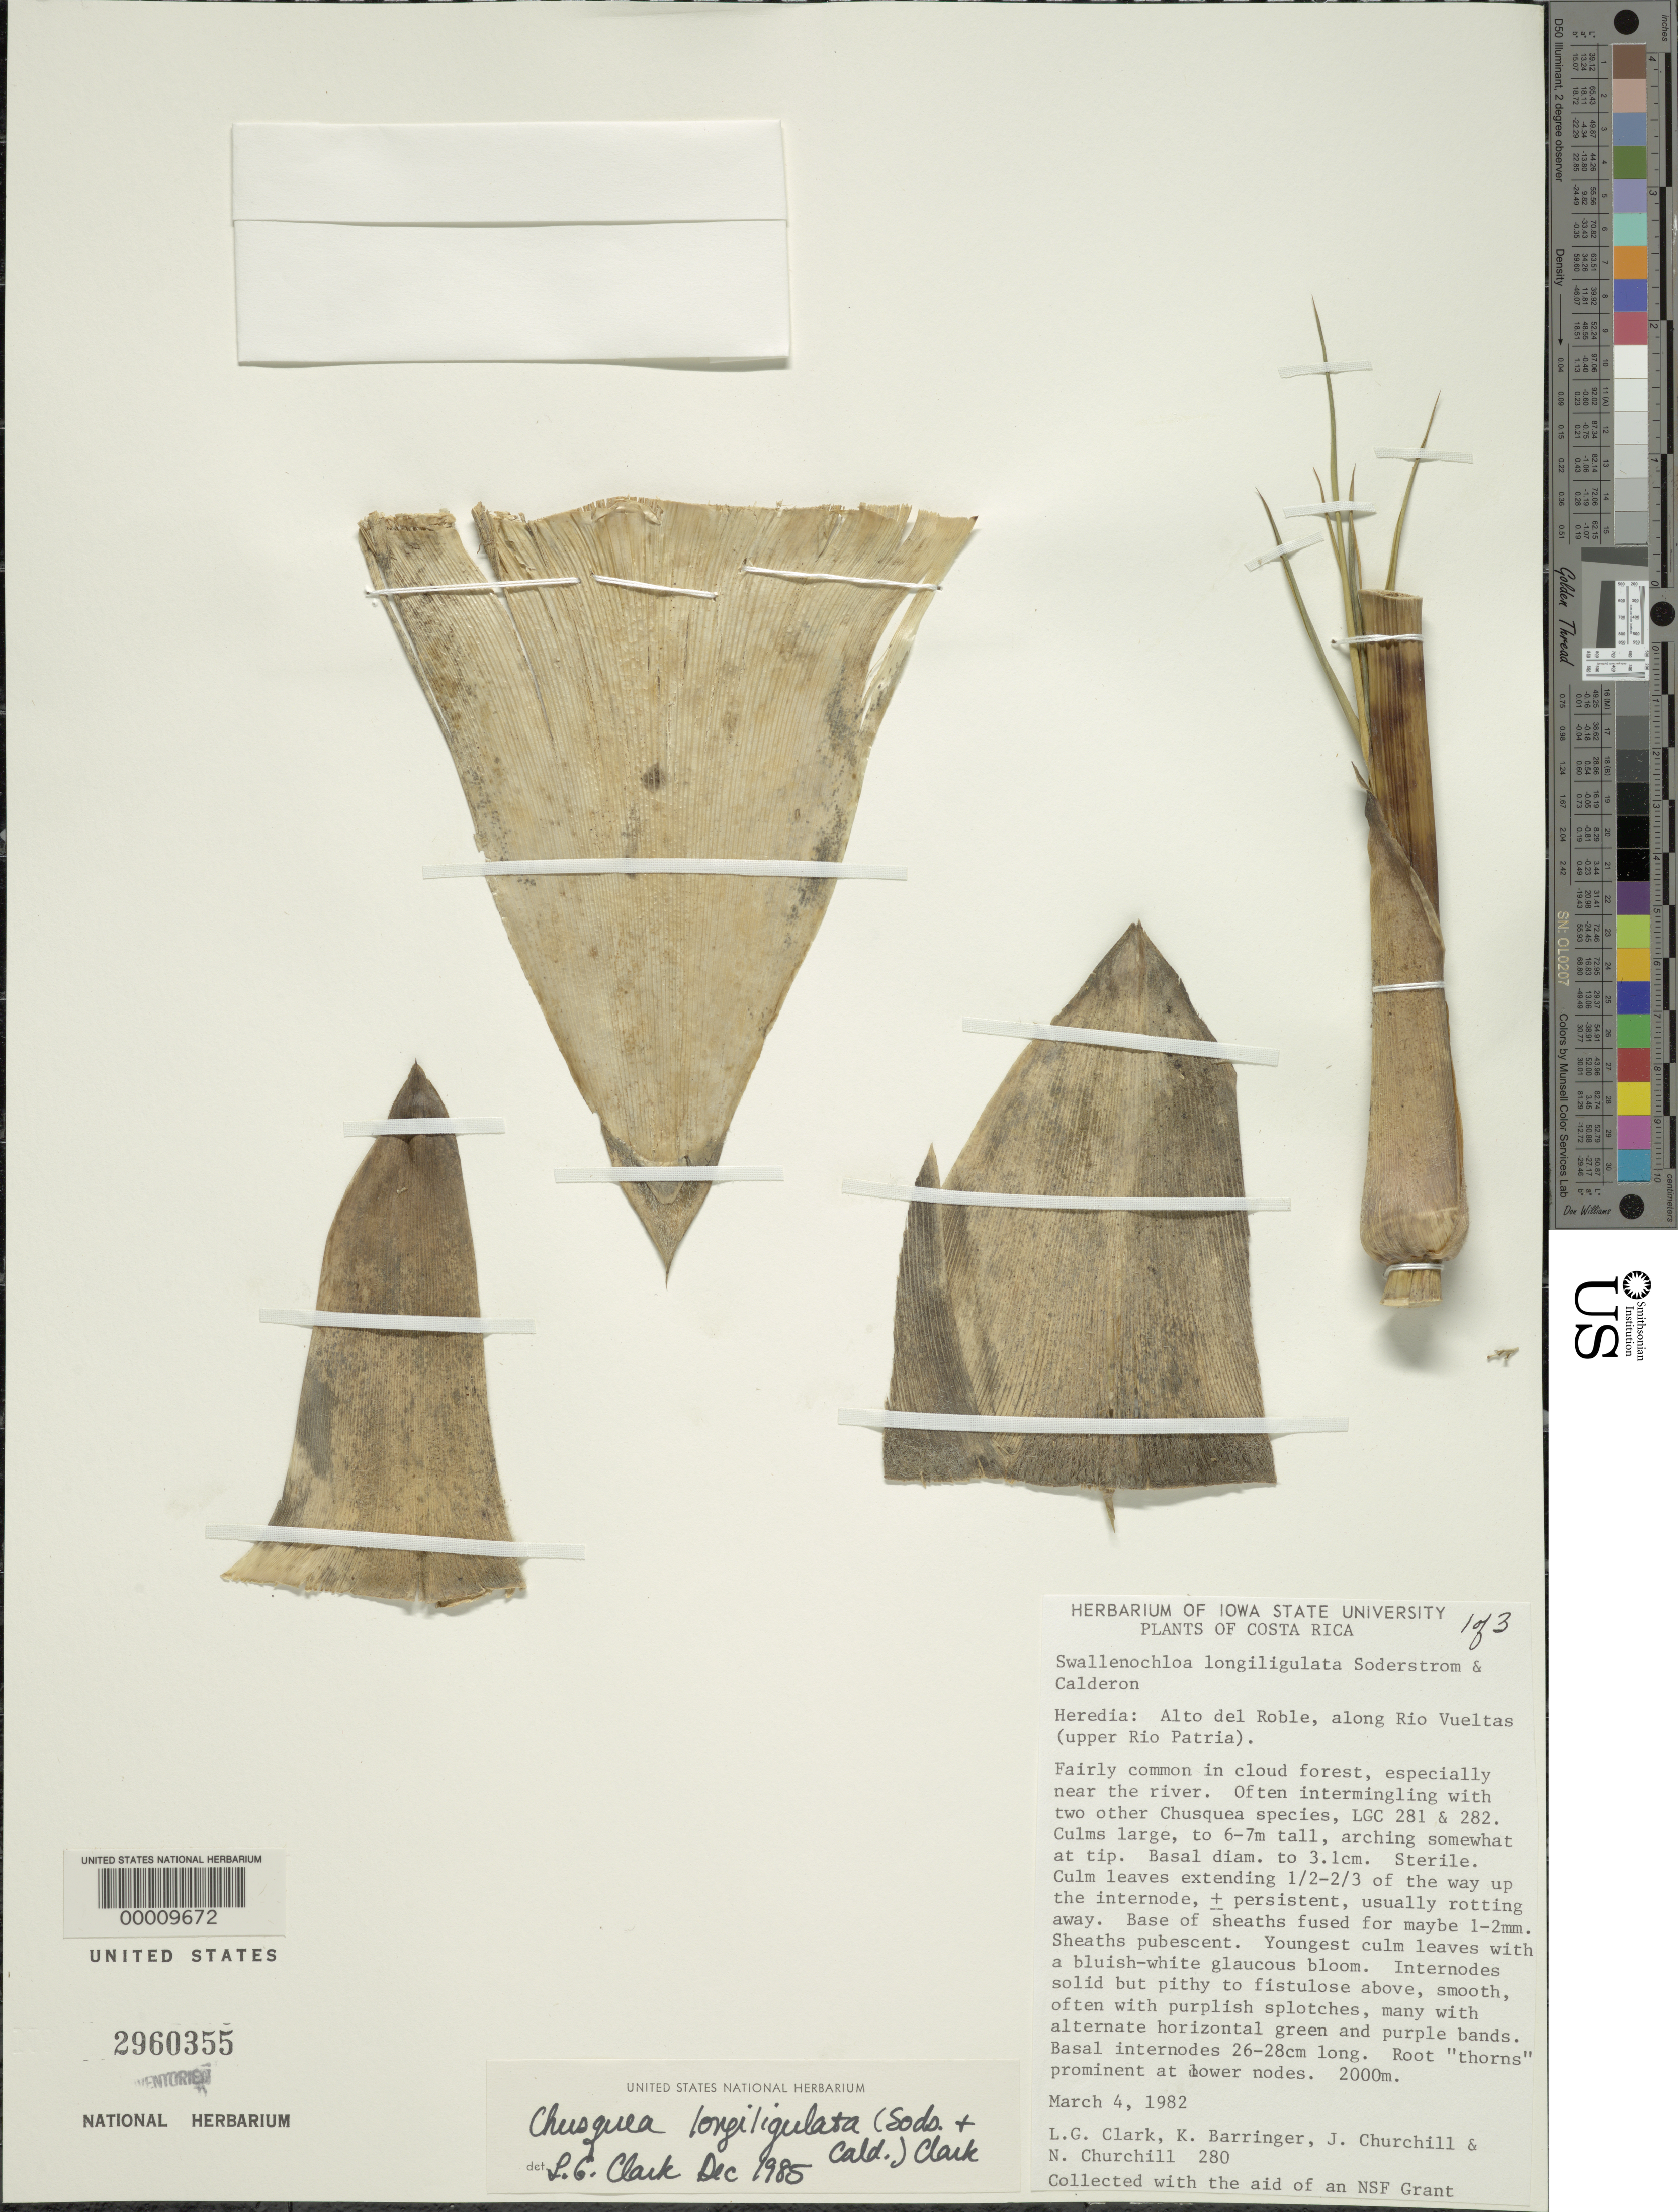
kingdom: Plantae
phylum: Tracheophyta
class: Liliopsida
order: Poales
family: Poaceae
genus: Chusquea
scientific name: Chusquea longiligulata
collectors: L. G. Clark, K. A. Barringer, J. Churchill & N. Churchill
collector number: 280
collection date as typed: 04 Mar 1982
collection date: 1982-03-04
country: Costa Rica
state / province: Heredia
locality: Alto del roble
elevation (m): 2000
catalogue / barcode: US 2960355